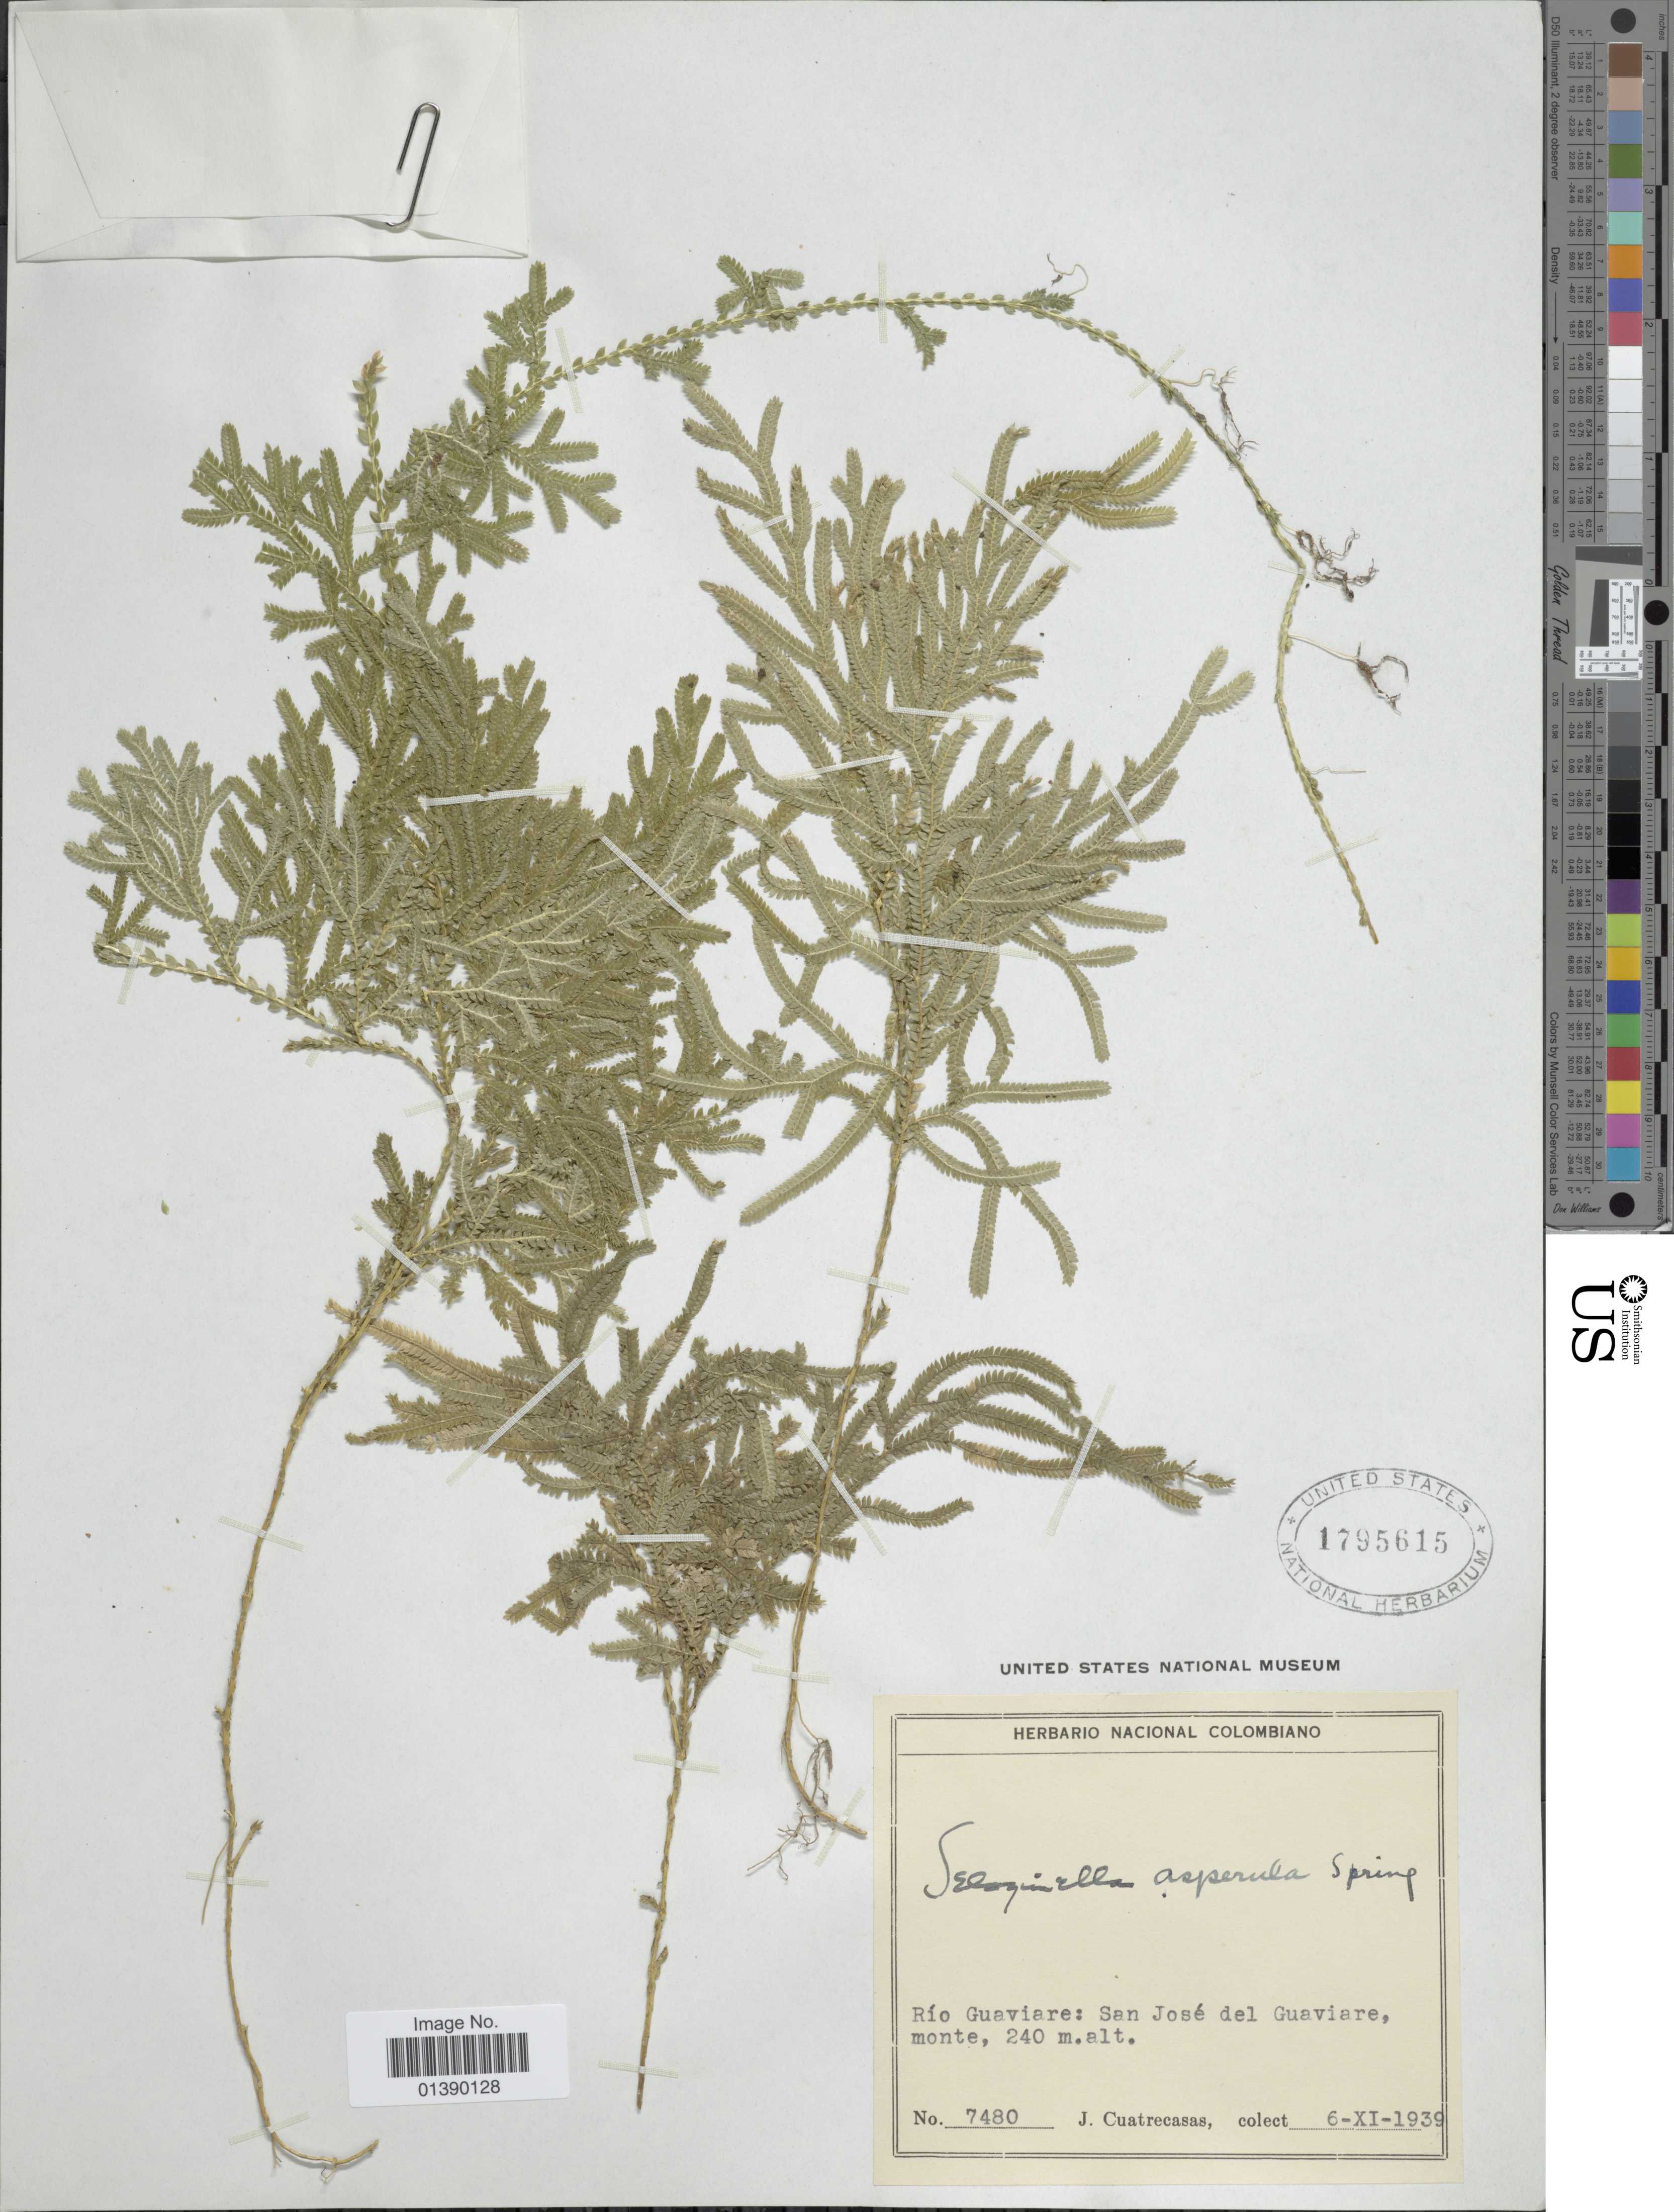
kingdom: Plantae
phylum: Tracheophyta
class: Lycopodiopsida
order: Selaginellales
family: Selaginellaceae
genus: Selaginella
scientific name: Selaginella asperula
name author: Spring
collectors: J. Cuatrecasas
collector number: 7480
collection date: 1939-11-06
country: Colombia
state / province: Guaviare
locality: Río Guaviare: San José del Guaviare monte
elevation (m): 240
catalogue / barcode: US 1795615